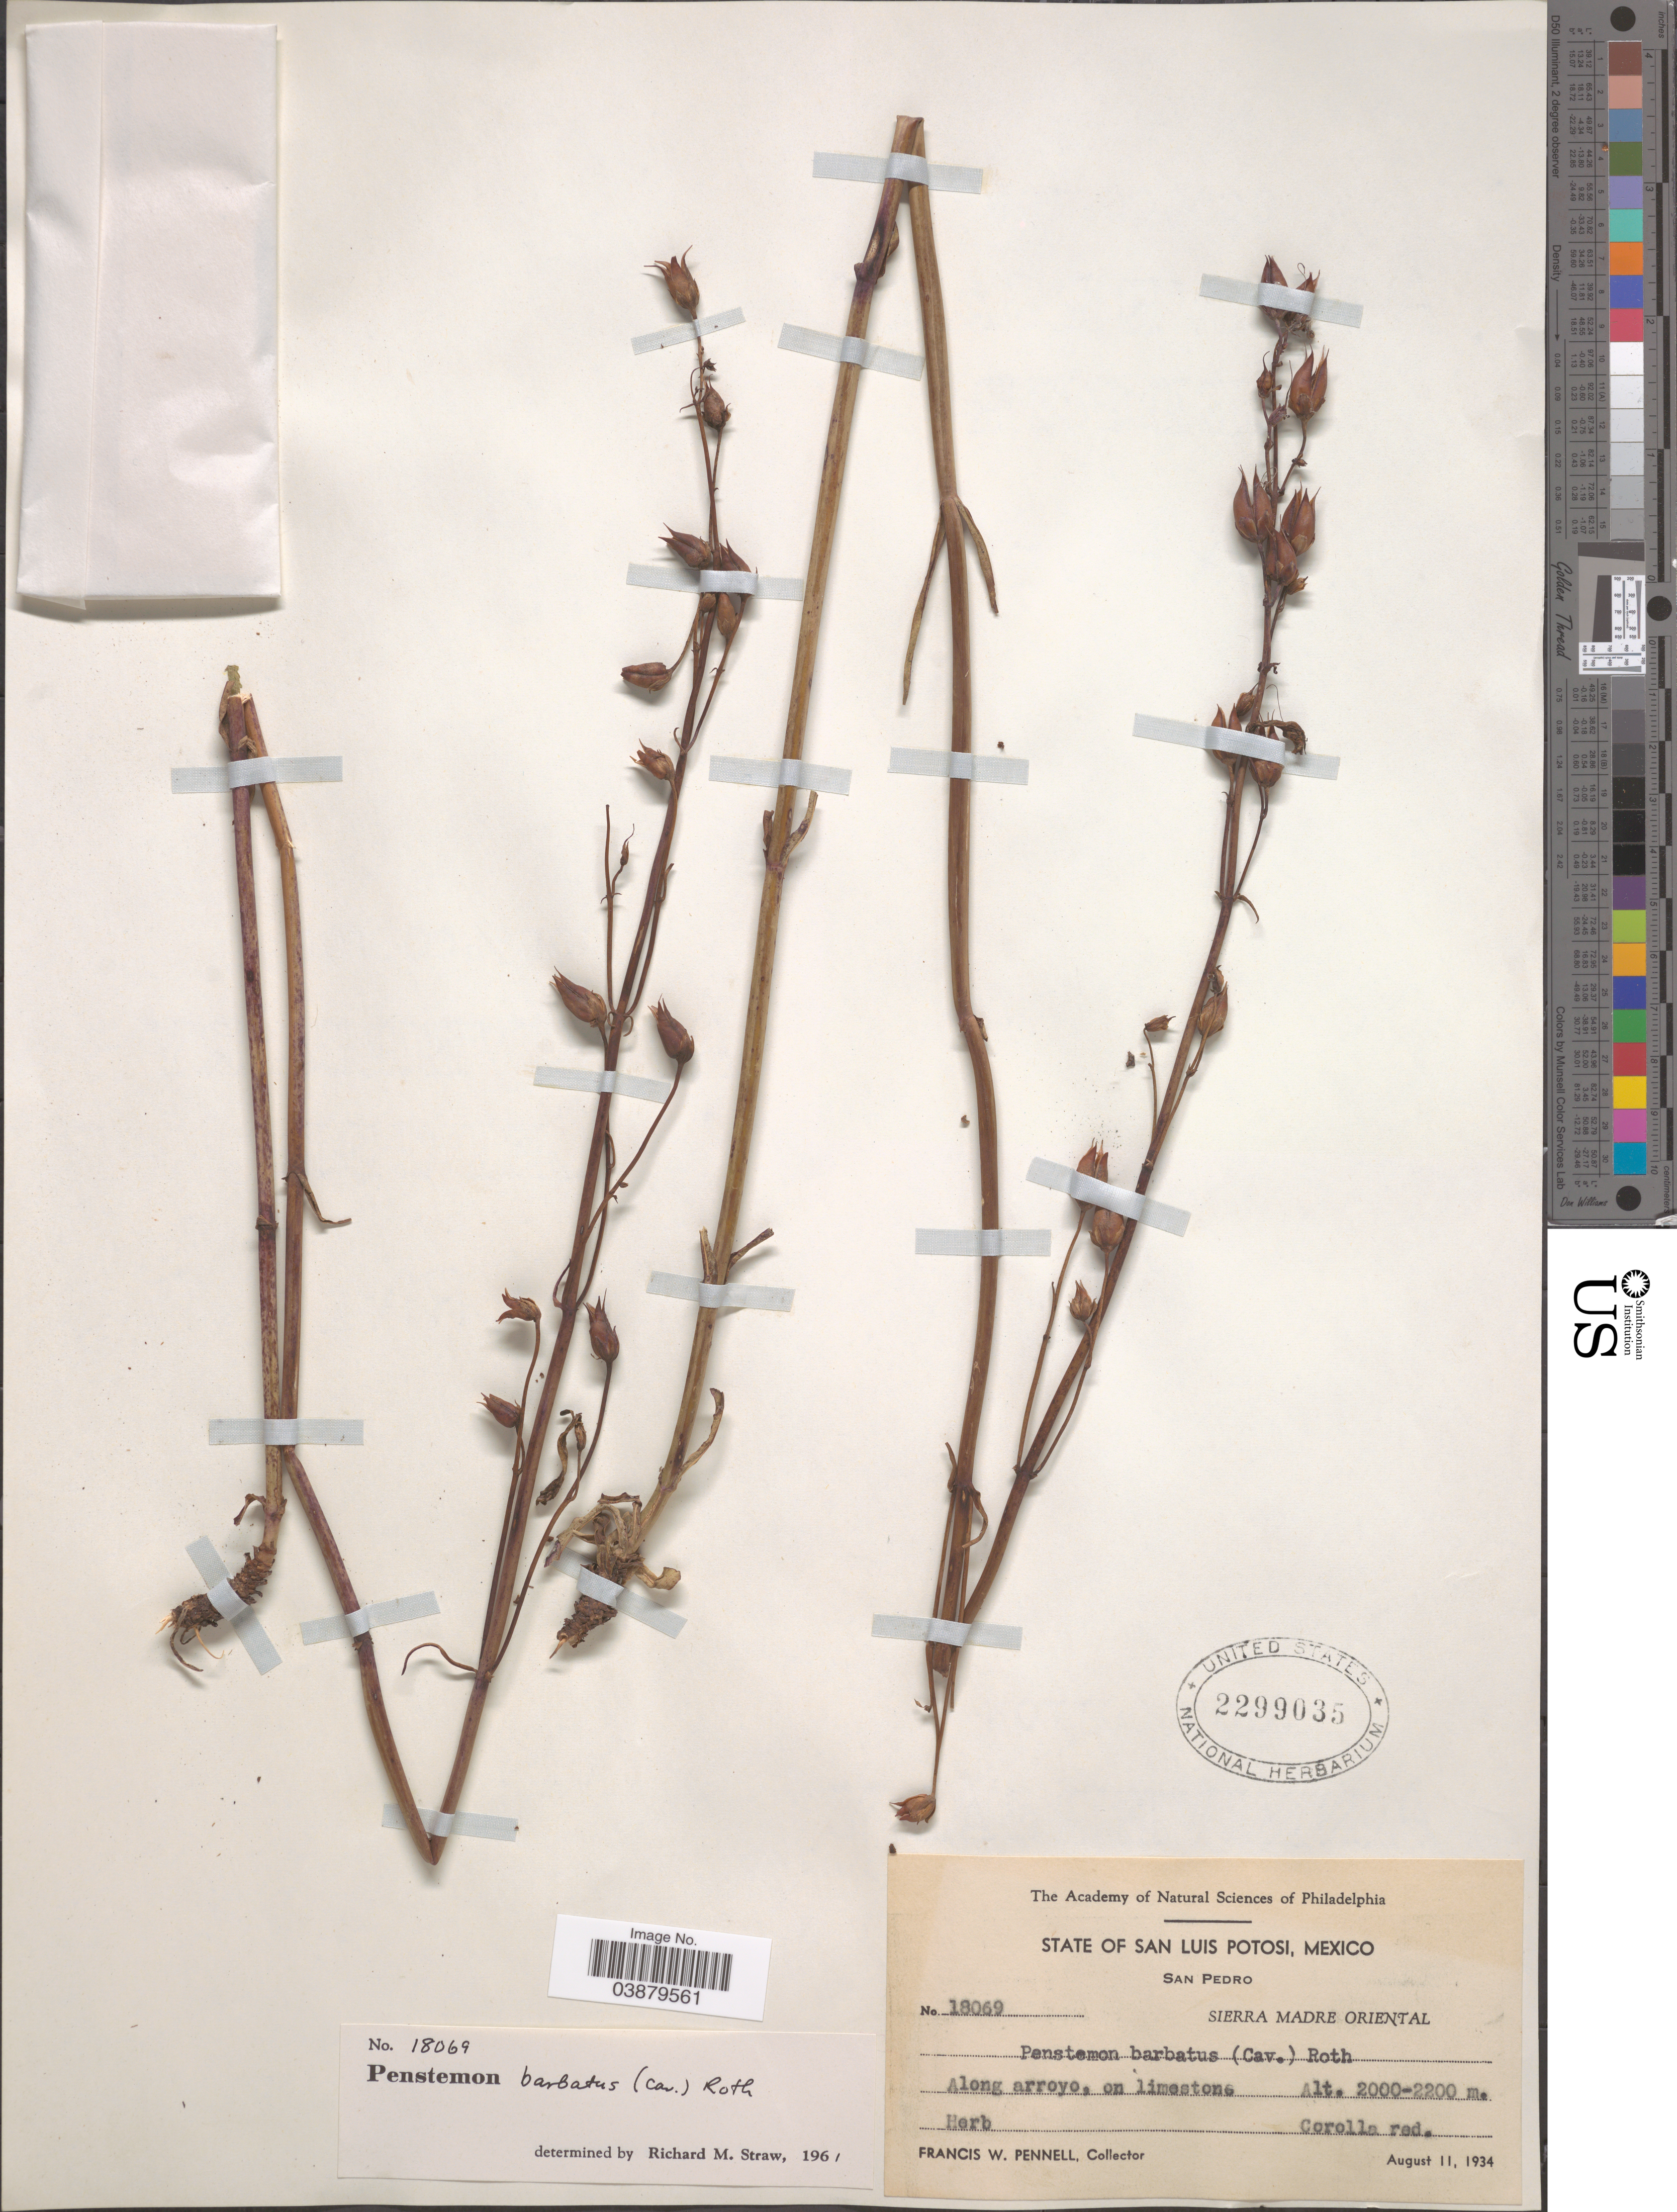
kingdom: Plantae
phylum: Tracheophyta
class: Magnoliopsida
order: Lamiales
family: Plantaginaceae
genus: Penstemon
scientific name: Penstemon barbatus subsp. barbatus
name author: (Cav.) Roth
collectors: F. W. Pennell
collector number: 18069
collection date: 1934-08-11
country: Mexico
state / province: San Luis Potosí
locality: San Pedro. Sierra Madre Oriental.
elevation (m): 2000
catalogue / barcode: US 2299035